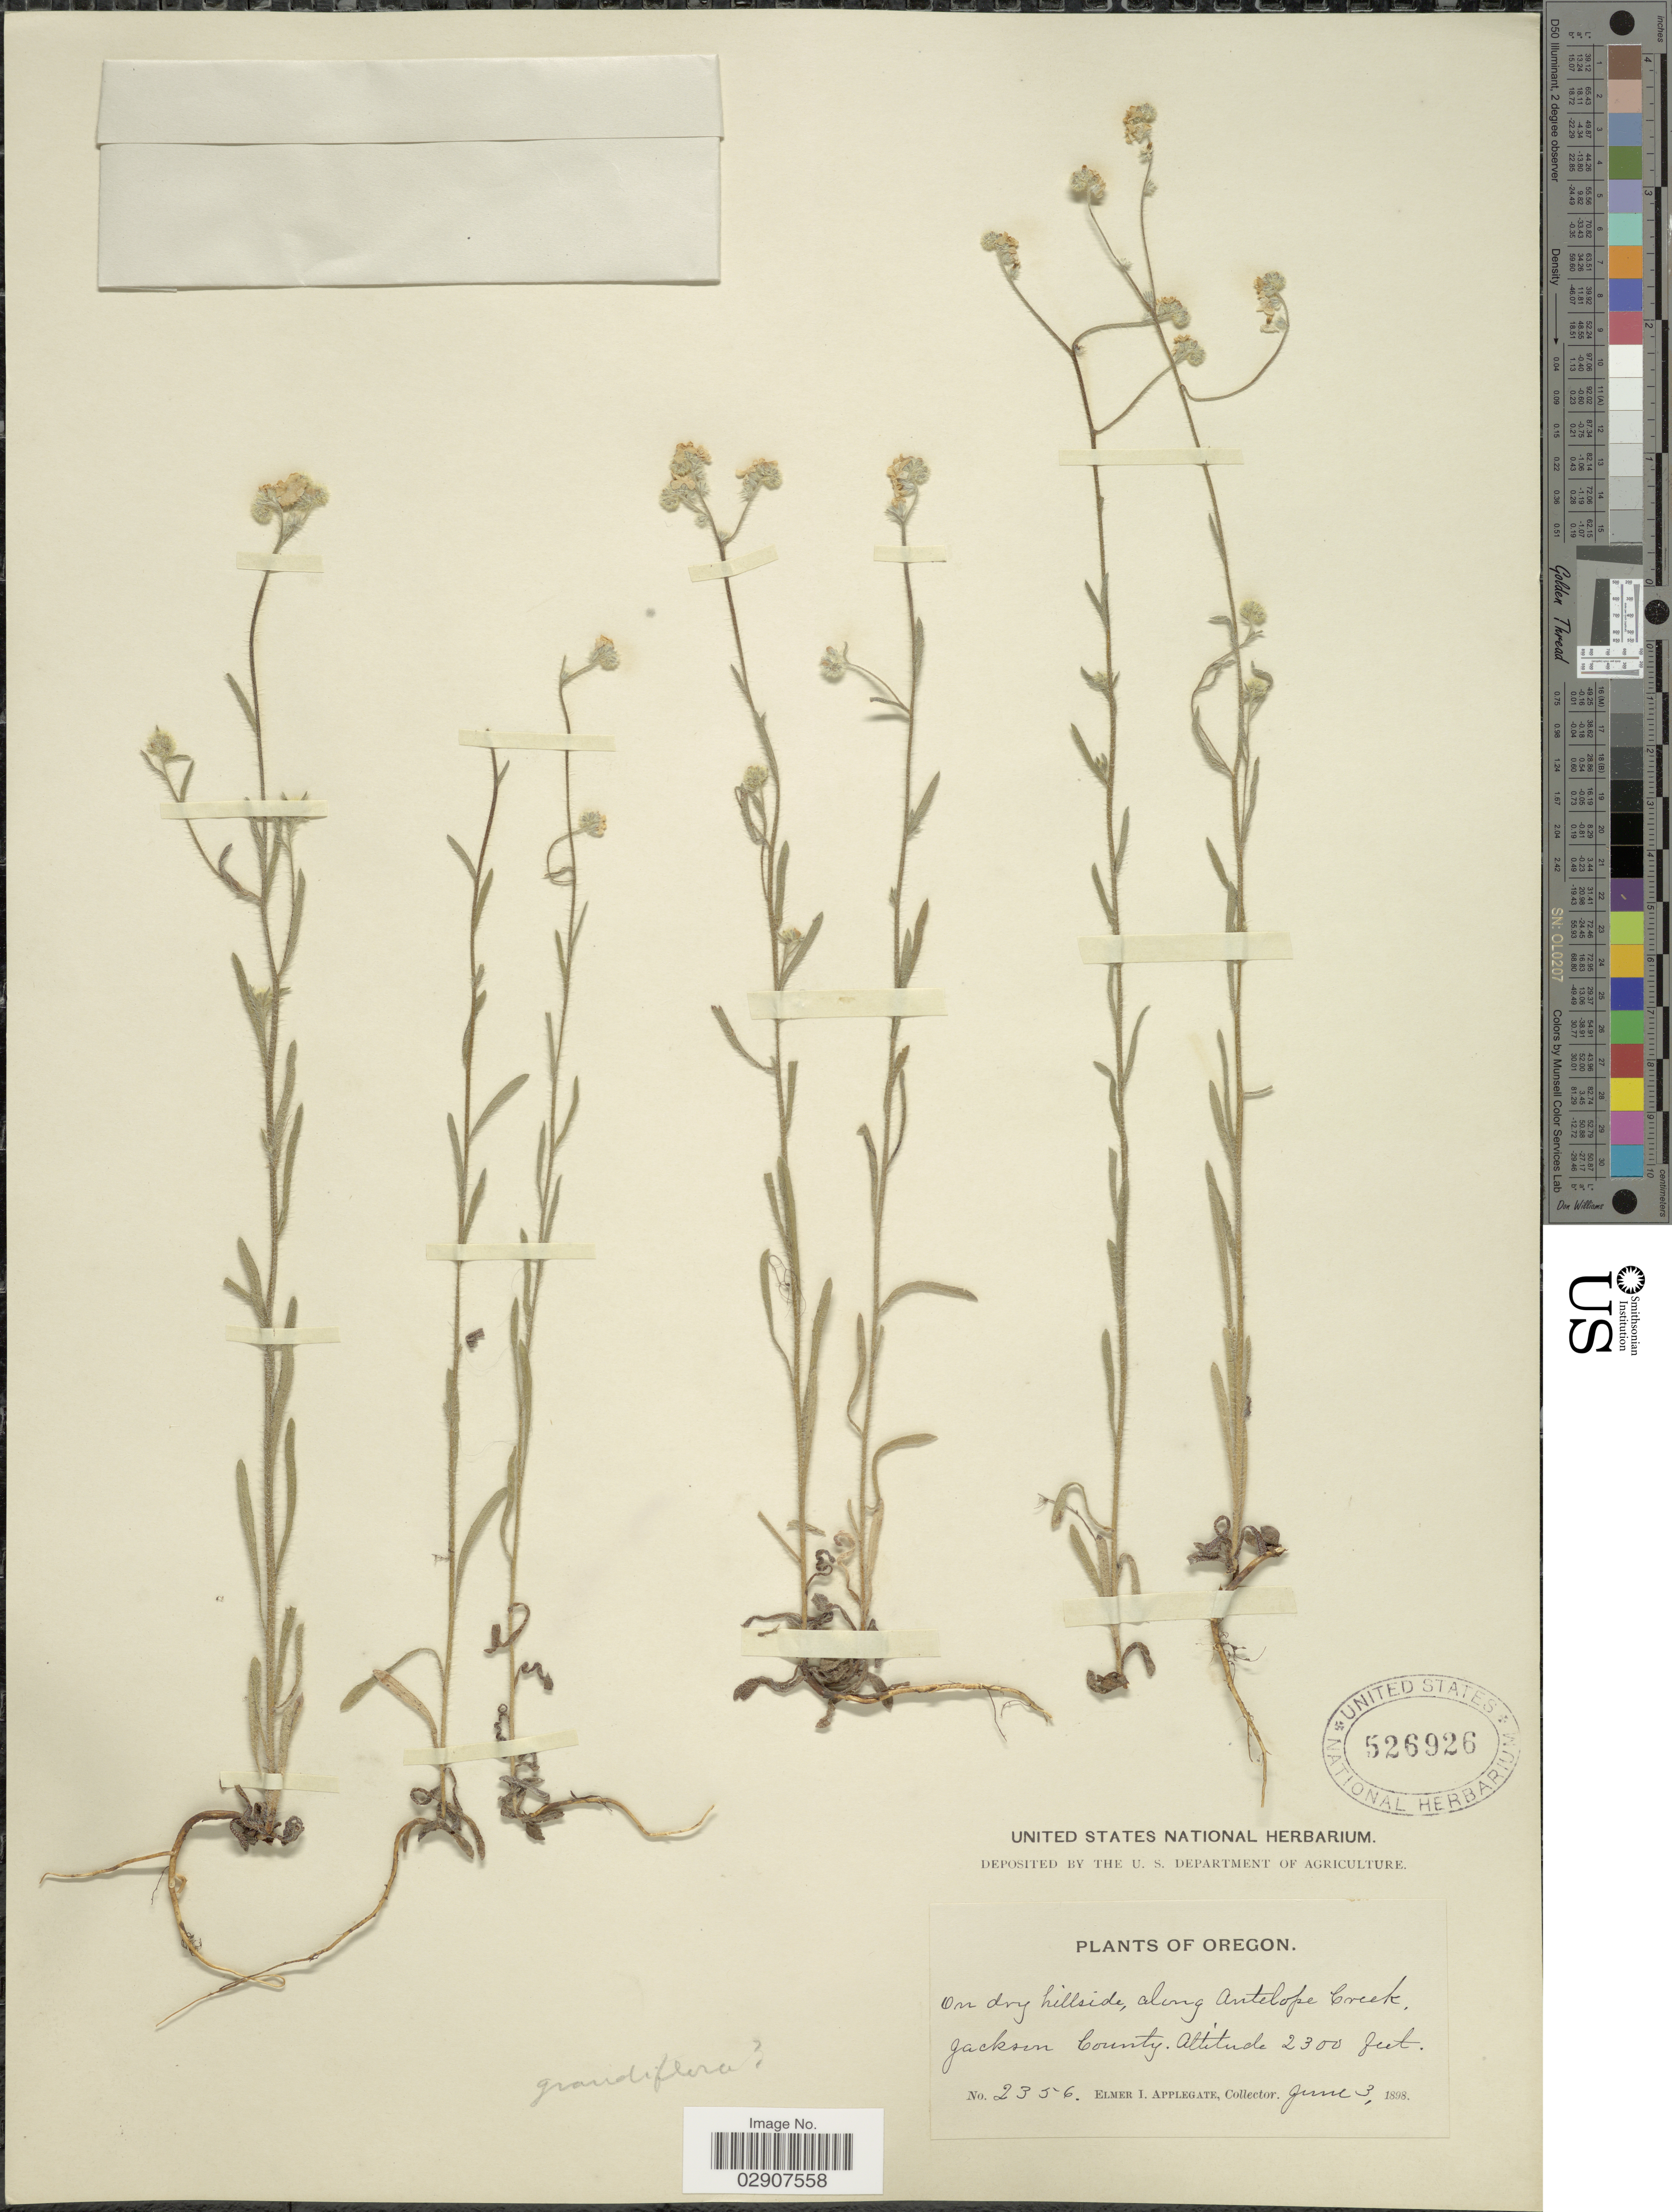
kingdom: Plantae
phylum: Tracheophyta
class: Magnoliopsida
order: Boraginales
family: Boraginaceae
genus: Cryptantha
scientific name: Cryptantha hendersonii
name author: (A. Nelson) A. Nelson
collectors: E. I. Applegate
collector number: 2356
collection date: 1898-06-03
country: United States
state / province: Oregon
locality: On dry hillside, along Antelope Creek. Jackson County.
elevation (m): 701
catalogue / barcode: US 526926